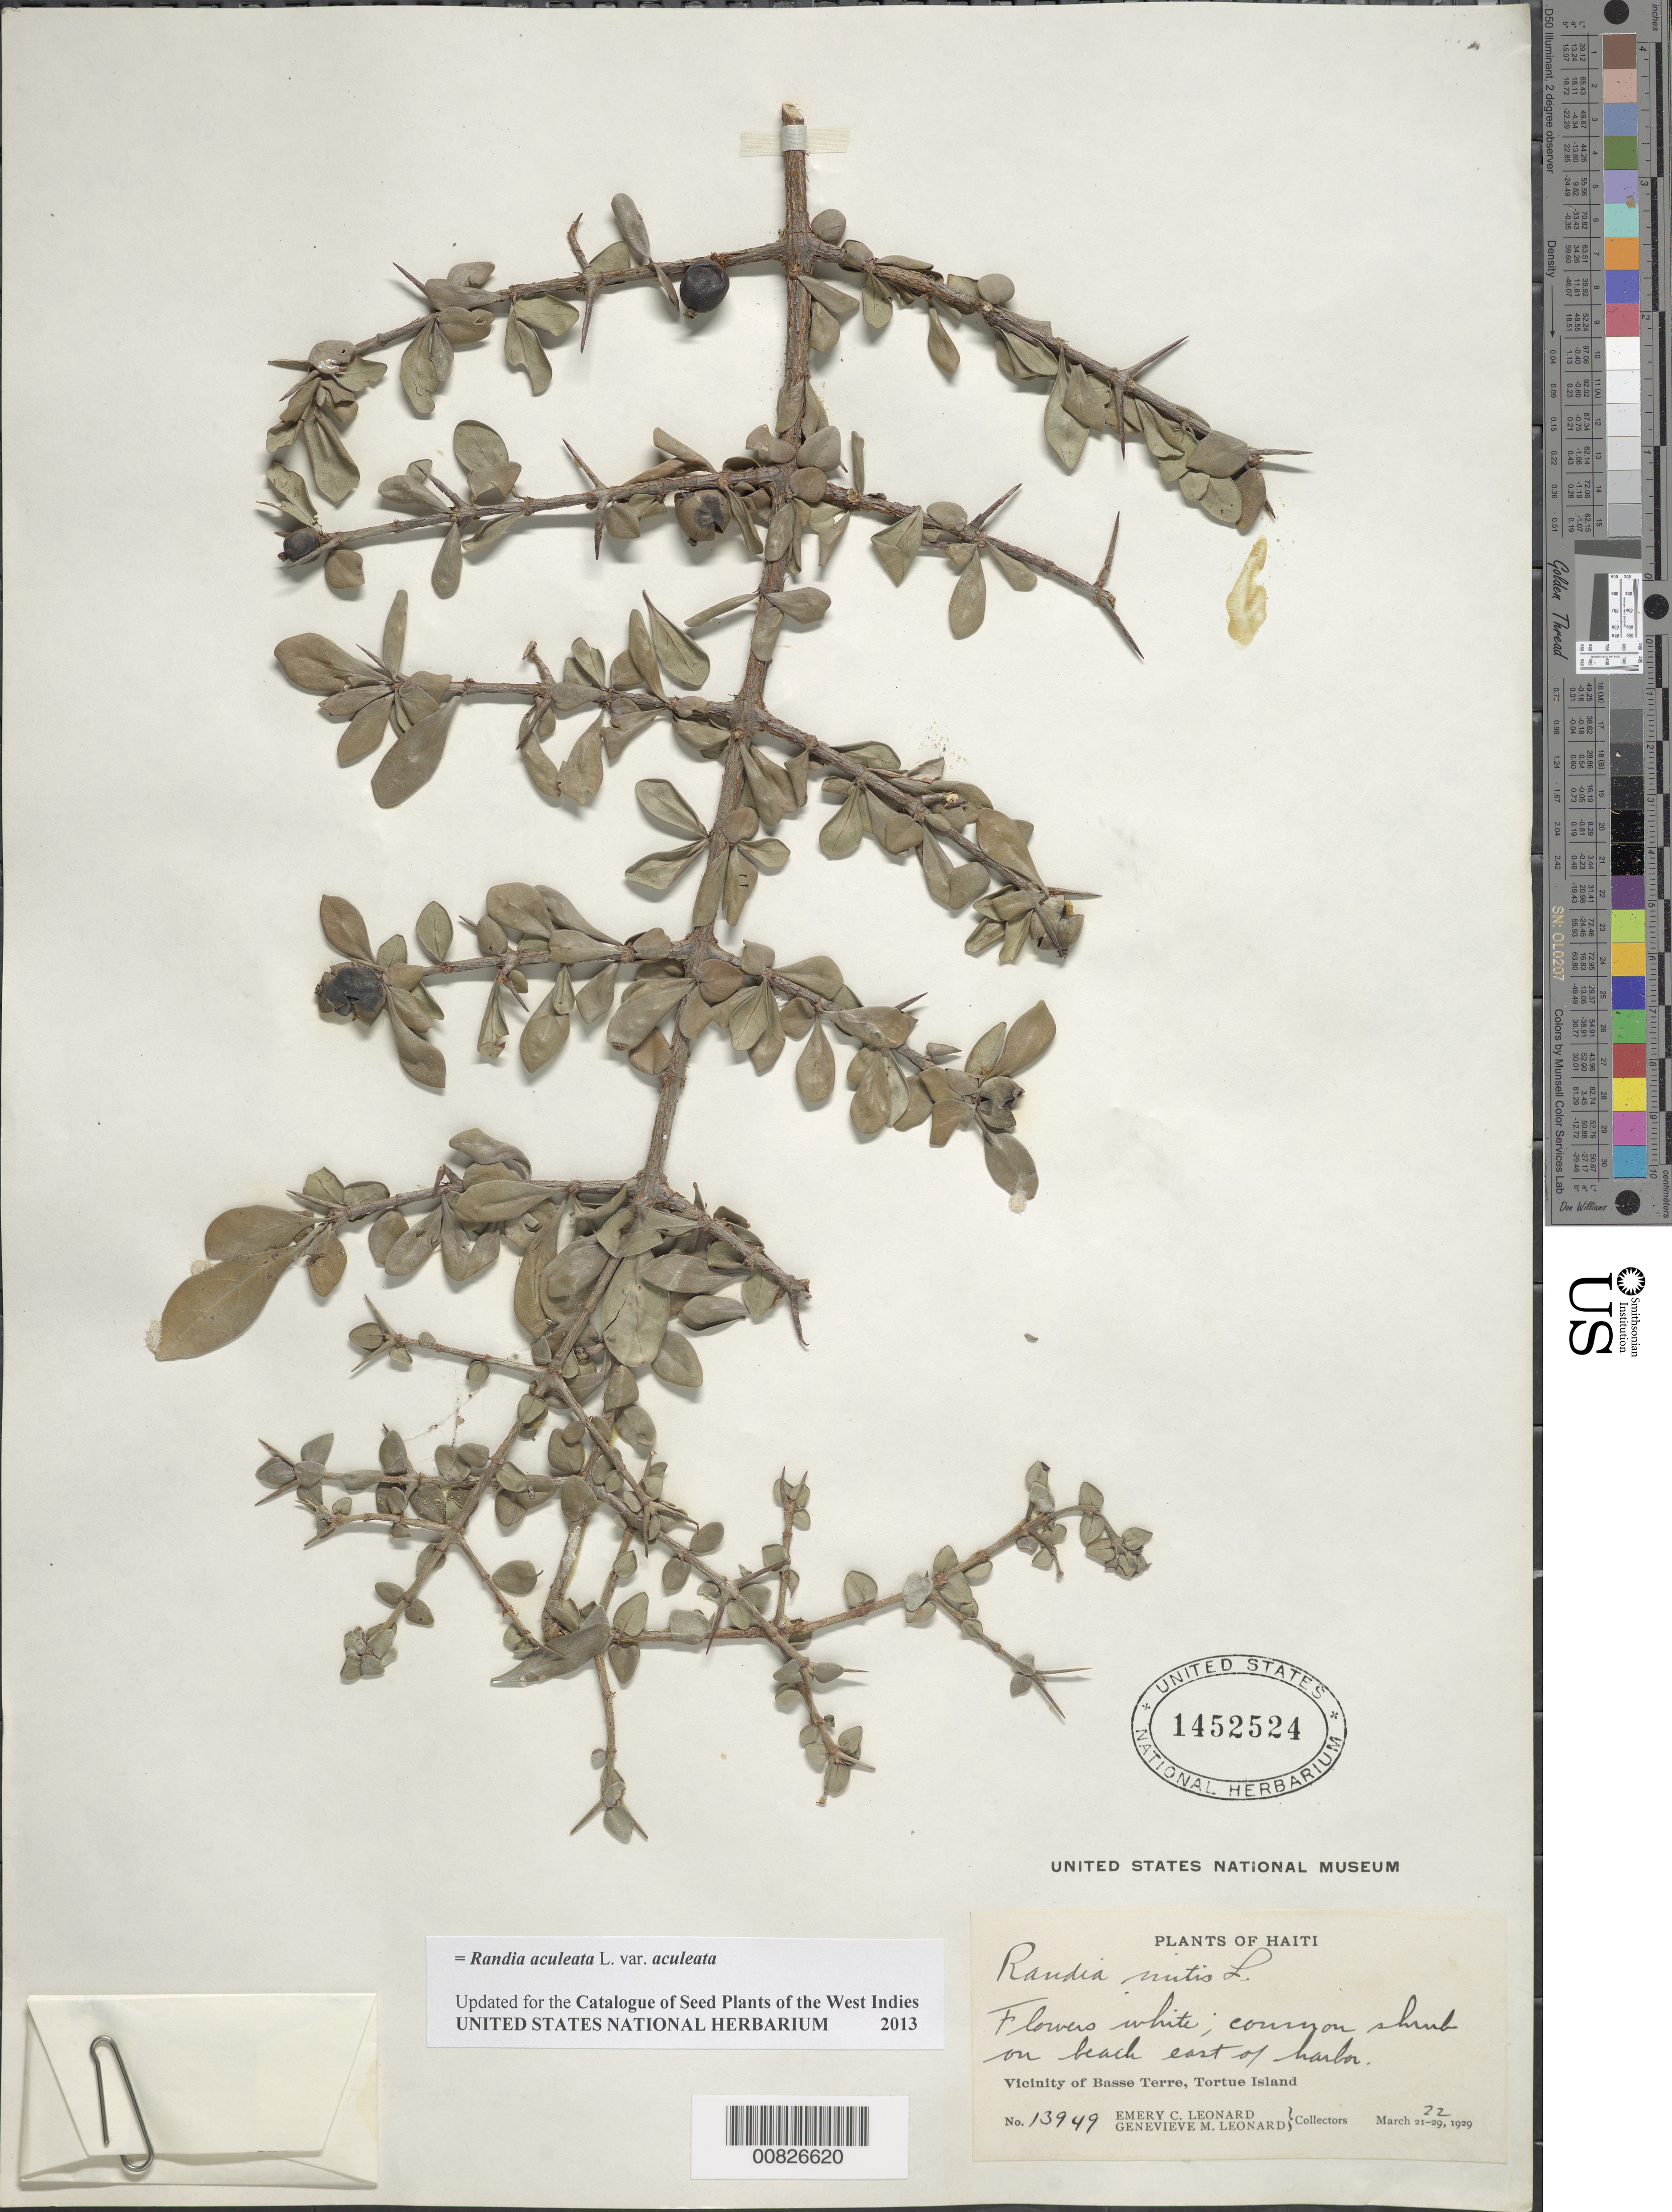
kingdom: Plantae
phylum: Tracheophyta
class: Magnoliopsida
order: Gentianales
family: Rubiaceae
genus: Randia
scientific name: Randia aculeata var. aculeata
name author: L.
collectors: E. C. Leonard & G. M. Leonard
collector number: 13949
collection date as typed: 22 Mar 1929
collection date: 1929-03-22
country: Haiti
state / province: Nord-Ouest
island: Île de la Tortue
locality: Vicinity of Basse Terre, E of harbor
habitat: Beach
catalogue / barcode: US 1452524